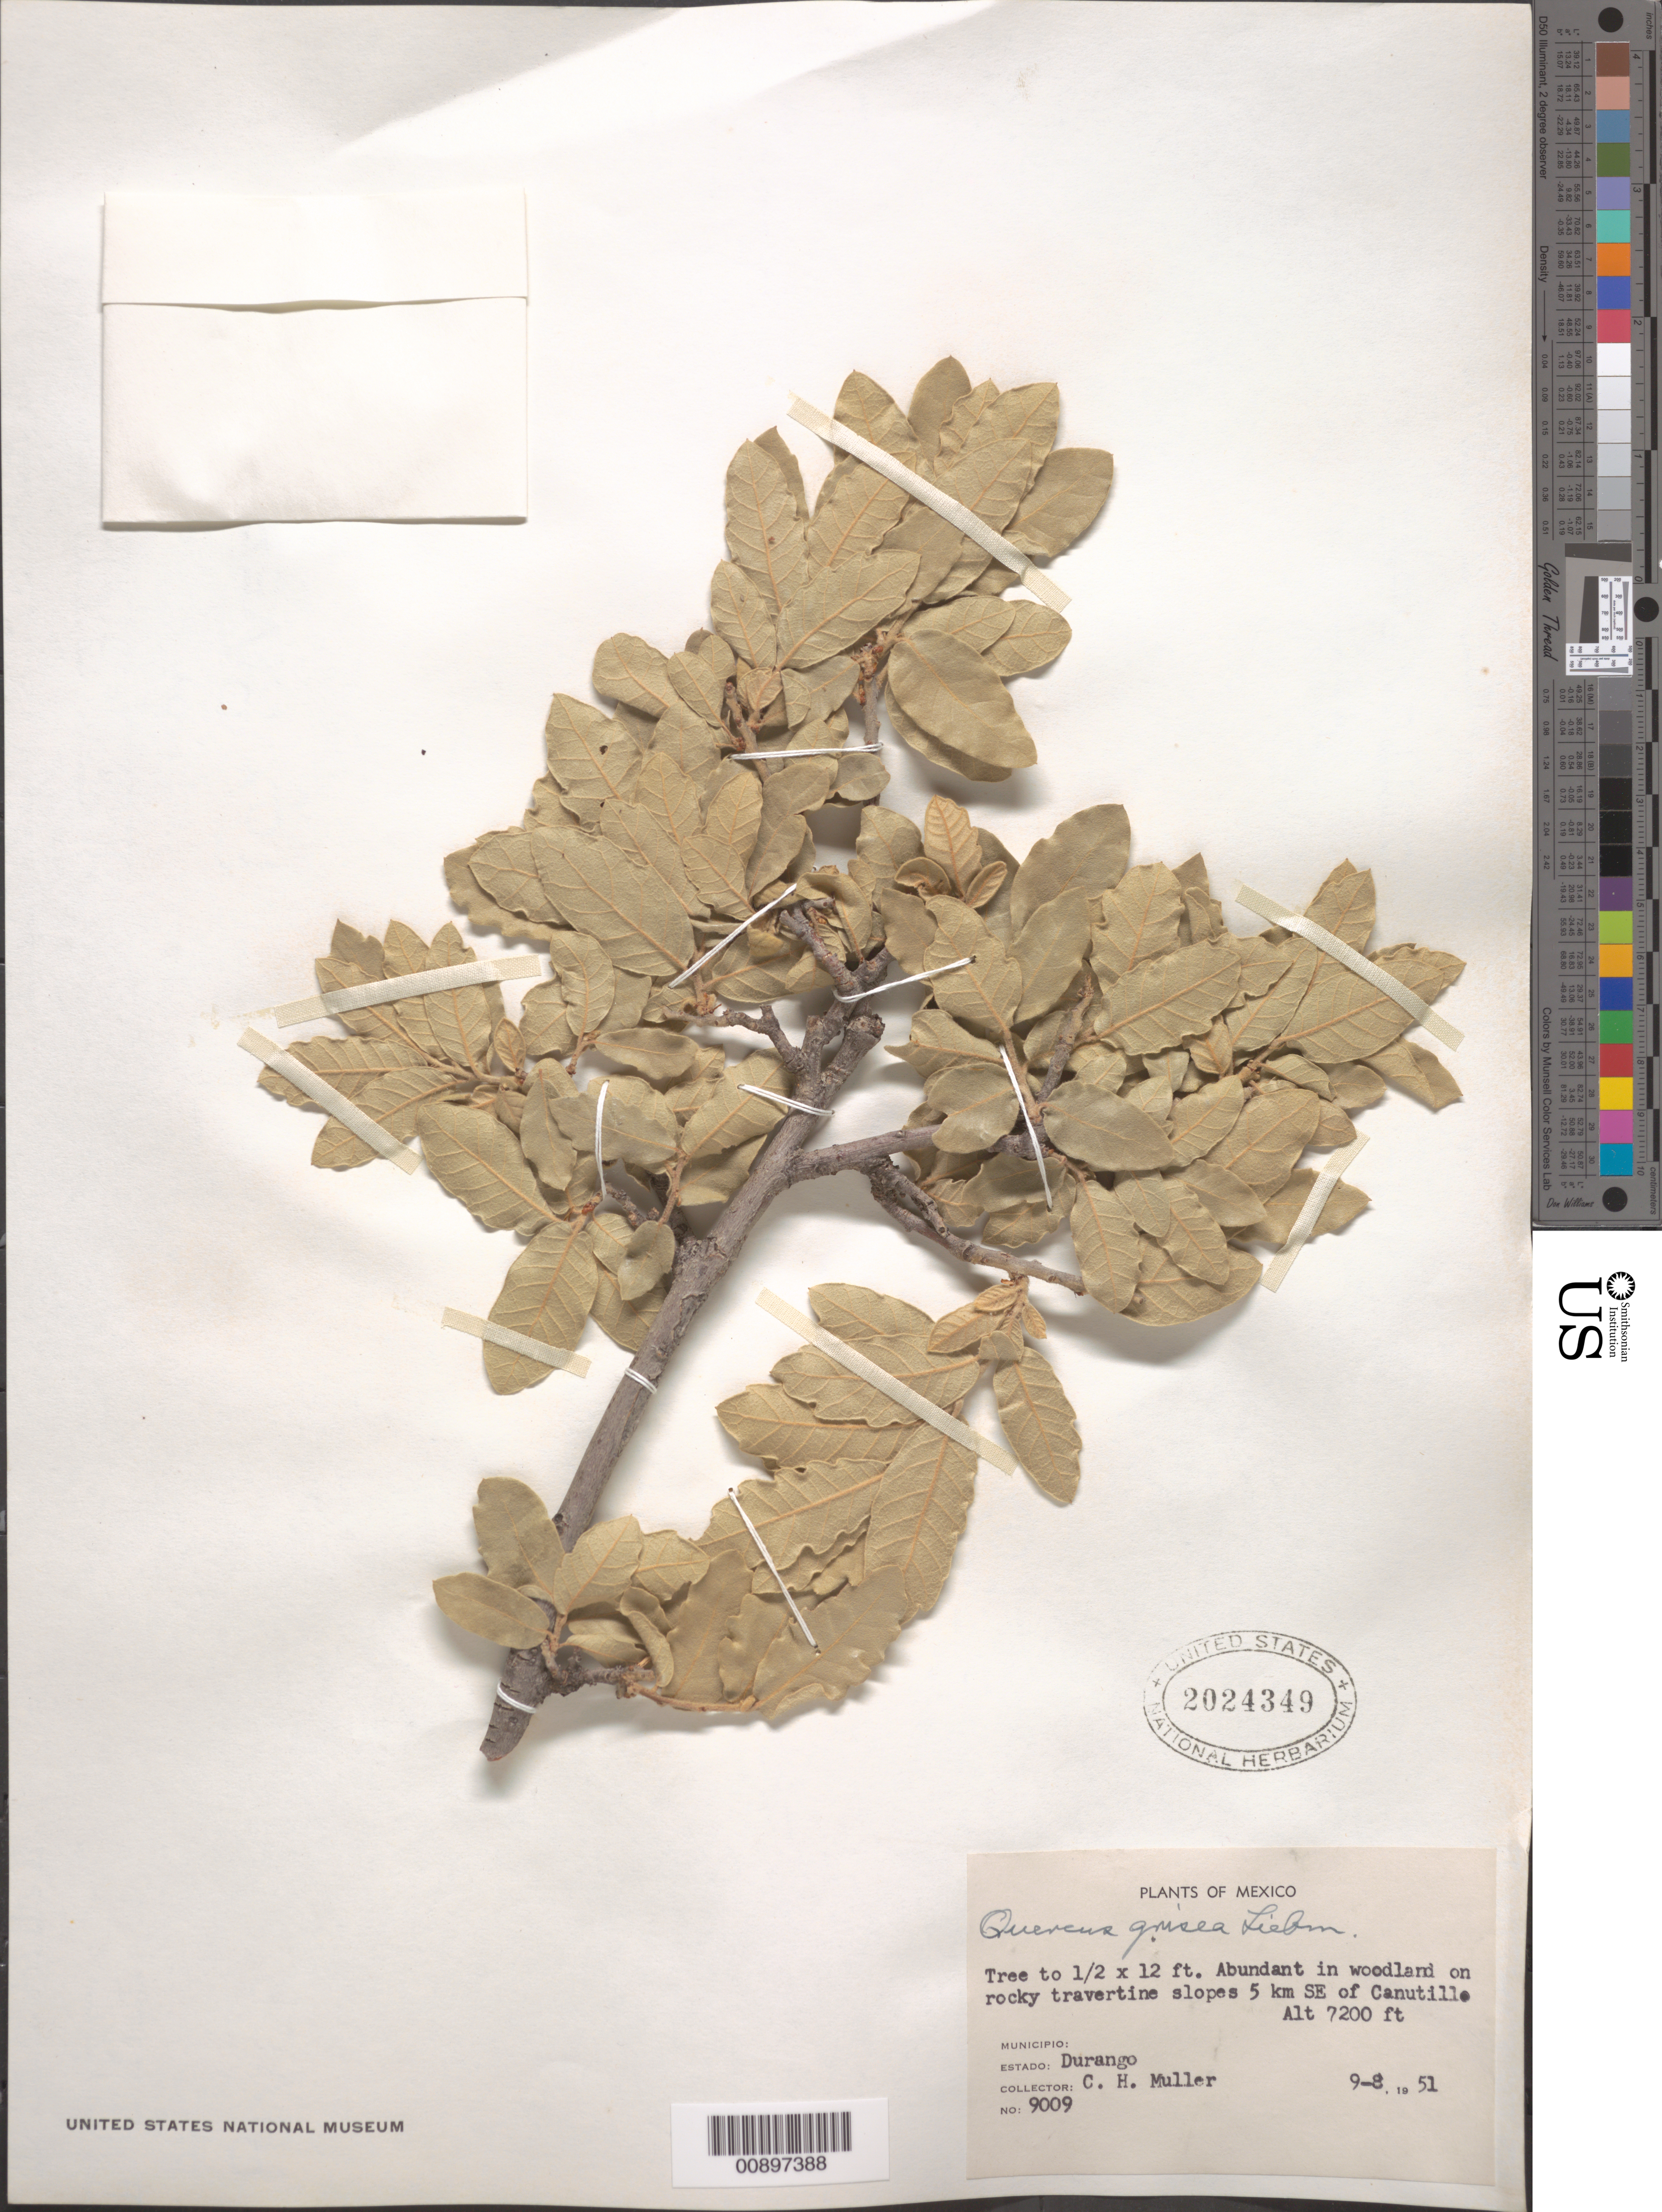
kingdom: Plantae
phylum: Tracheophyta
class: Magnoliopsida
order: Fagales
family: Fagaceae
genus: Quercus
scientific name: Quercus grisea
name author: Liebm.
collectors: C. H. Muller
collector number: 9009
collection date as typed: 08 Sep 1951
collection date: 1951-09-08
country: Mexico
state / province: Durango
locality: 5 km SE of Canutillo.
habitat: Abundant in woodland on rocky travertine slopes.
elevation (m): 2195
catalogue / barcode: US 2024349